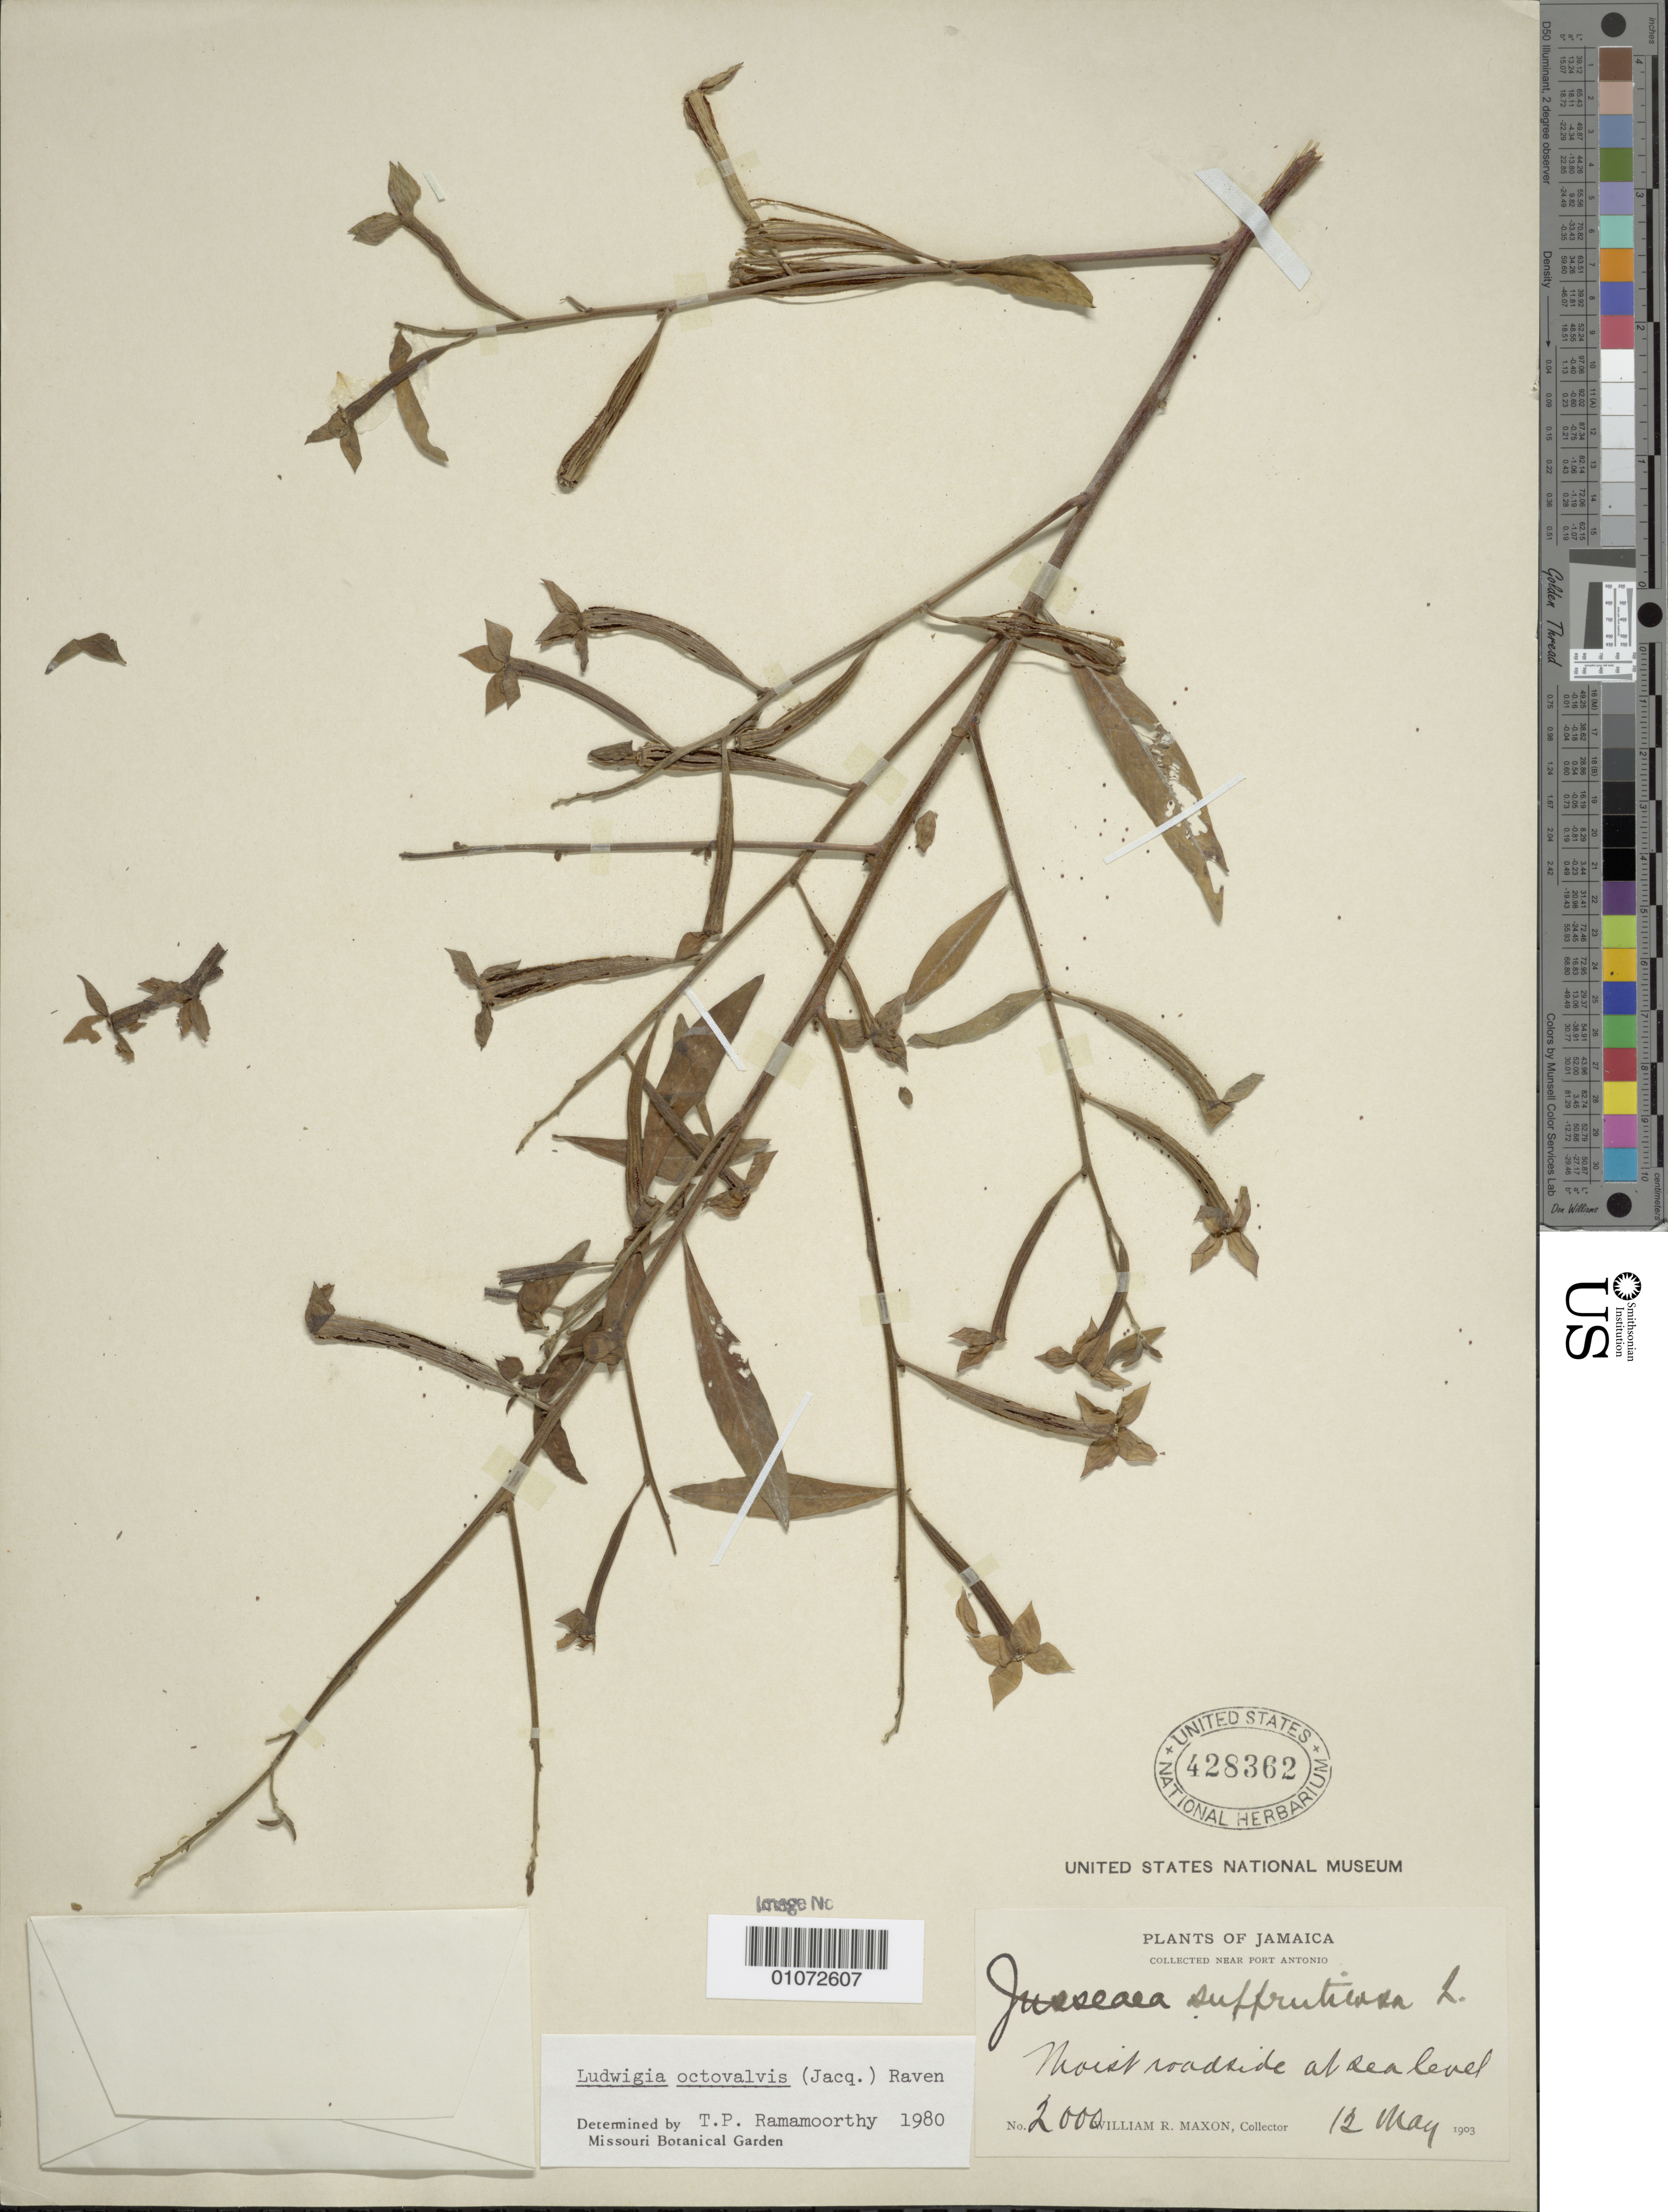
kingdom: Plantae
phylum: Tracheophyta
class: Magnoliopsida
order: Myrtales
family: Onagraceae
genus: Ludwigia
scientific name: Ludwigia octovalvis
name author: (Jacq.) P.H. Raven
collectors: W. R. Maxon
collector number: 2000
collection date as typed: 12 May 1903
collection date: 1903-05-12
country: Jamaica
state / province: Portland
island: Jamaica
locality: Moist roadside.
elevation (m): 0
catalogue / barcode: US 428362